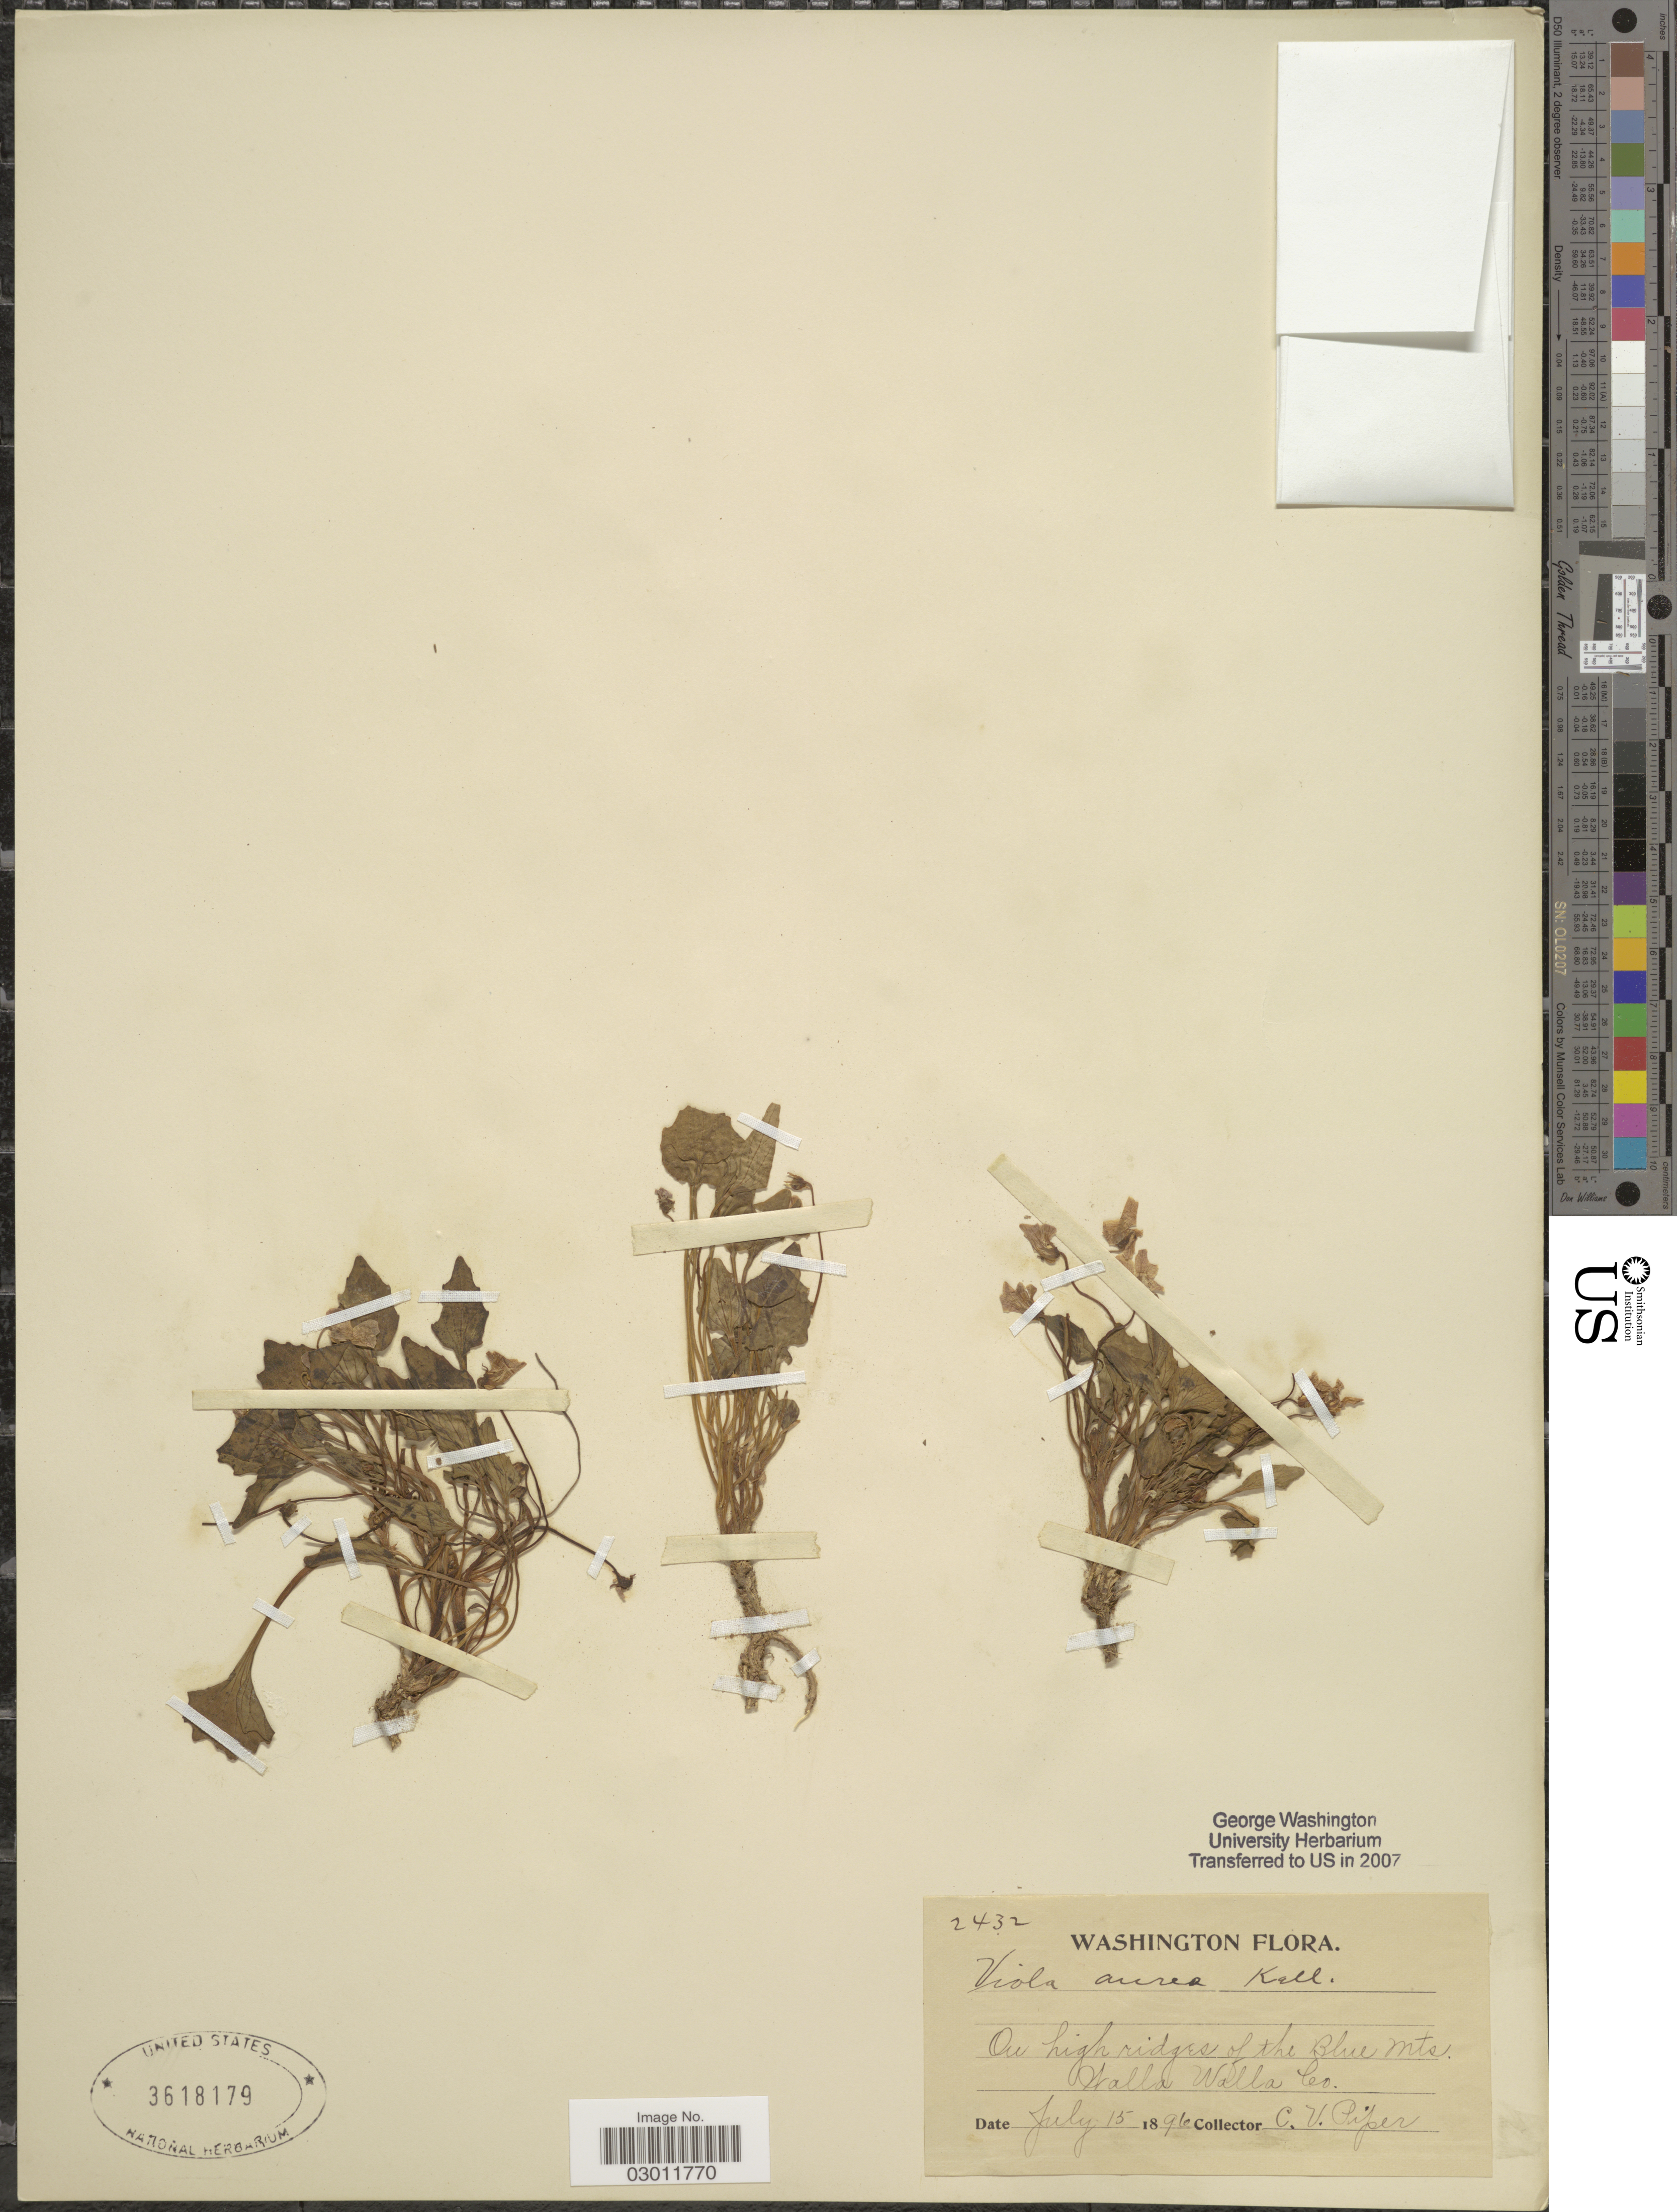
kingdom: Plantae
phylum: Tracheophyta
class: Magnoliopsida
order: Malpighiales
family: Violaceae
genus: Viola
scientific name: Viola aurea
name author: Kellogg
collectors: C. V. Piper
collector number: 2432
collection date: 1896-07-15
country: United States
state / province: Washington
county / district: Walla Walla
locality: On high ridges of the Blue Mts. Walla Walla Co.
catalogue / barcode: US 3618179